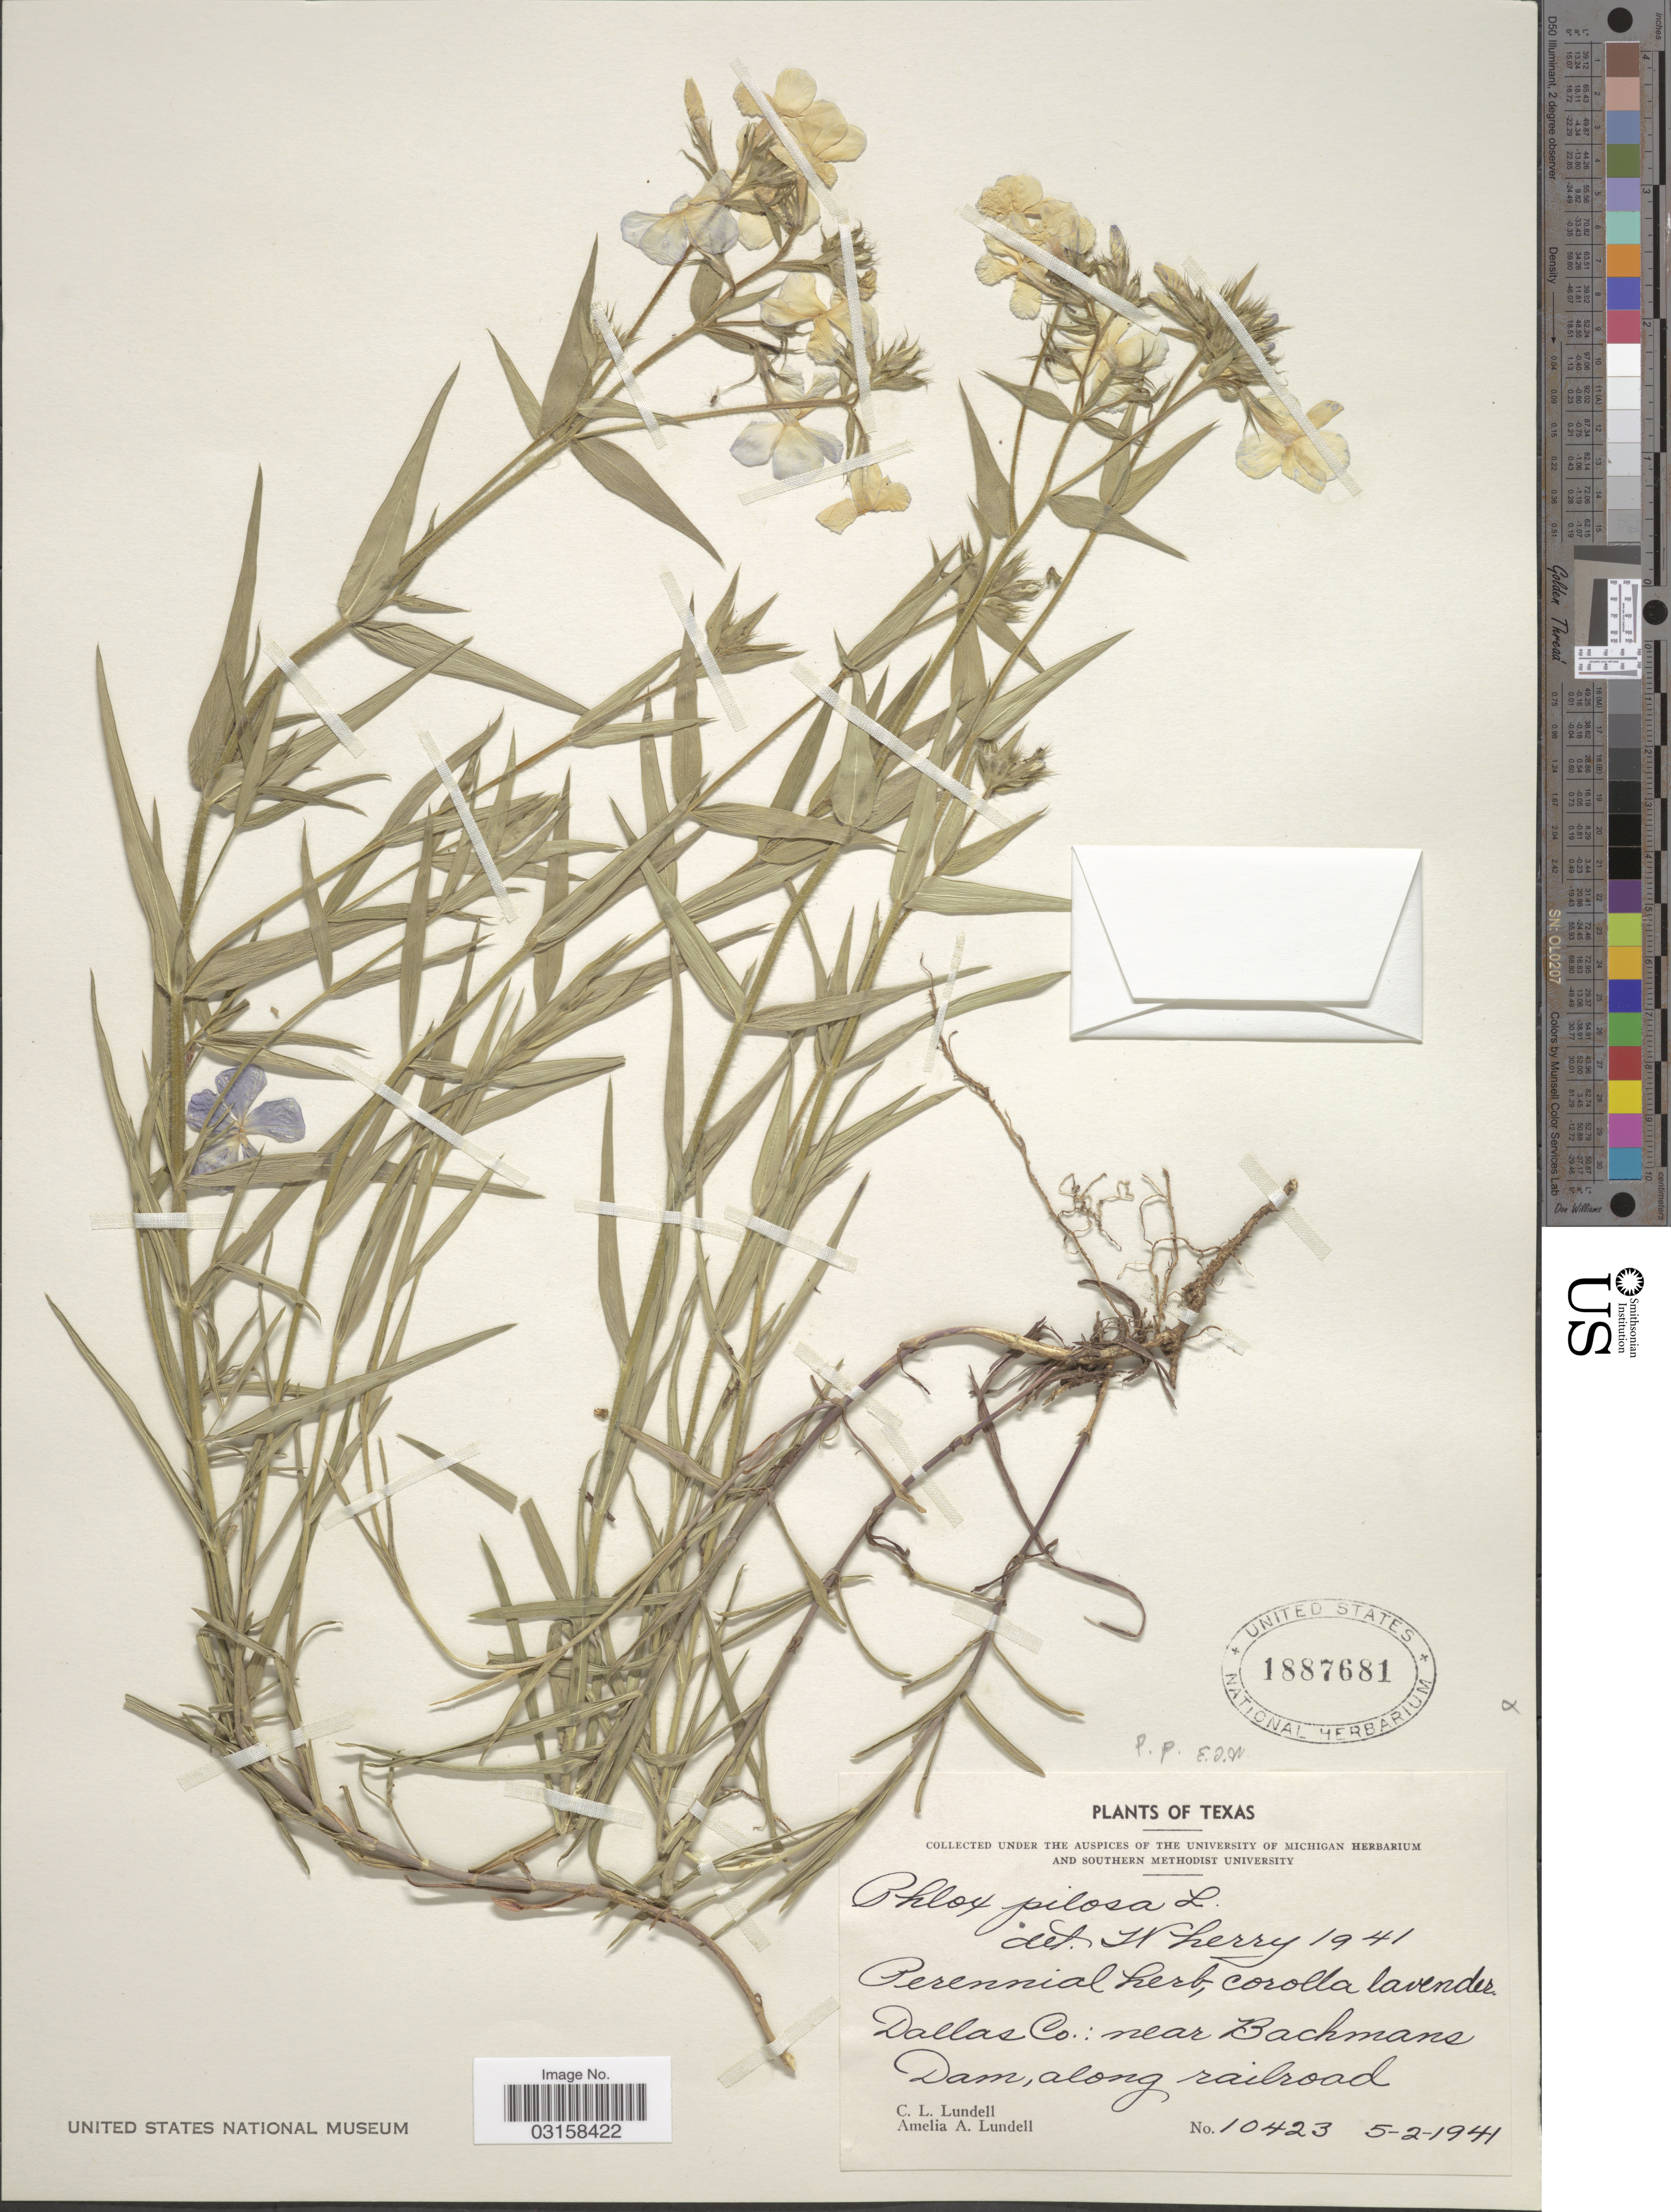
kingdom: Plantae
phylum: Tracheophyta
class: Magnoliopsida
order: Ericales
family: Polemoniaceae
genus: Phlox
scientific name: Phlox pilosa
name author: L.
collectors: C. L. Lundell & A. A. Lundell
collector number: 10423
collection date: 1941-05-02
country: United States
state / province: Texas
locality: Dallas Co.: near Bachmans Dam, along railroad.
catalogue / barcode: US 1887681